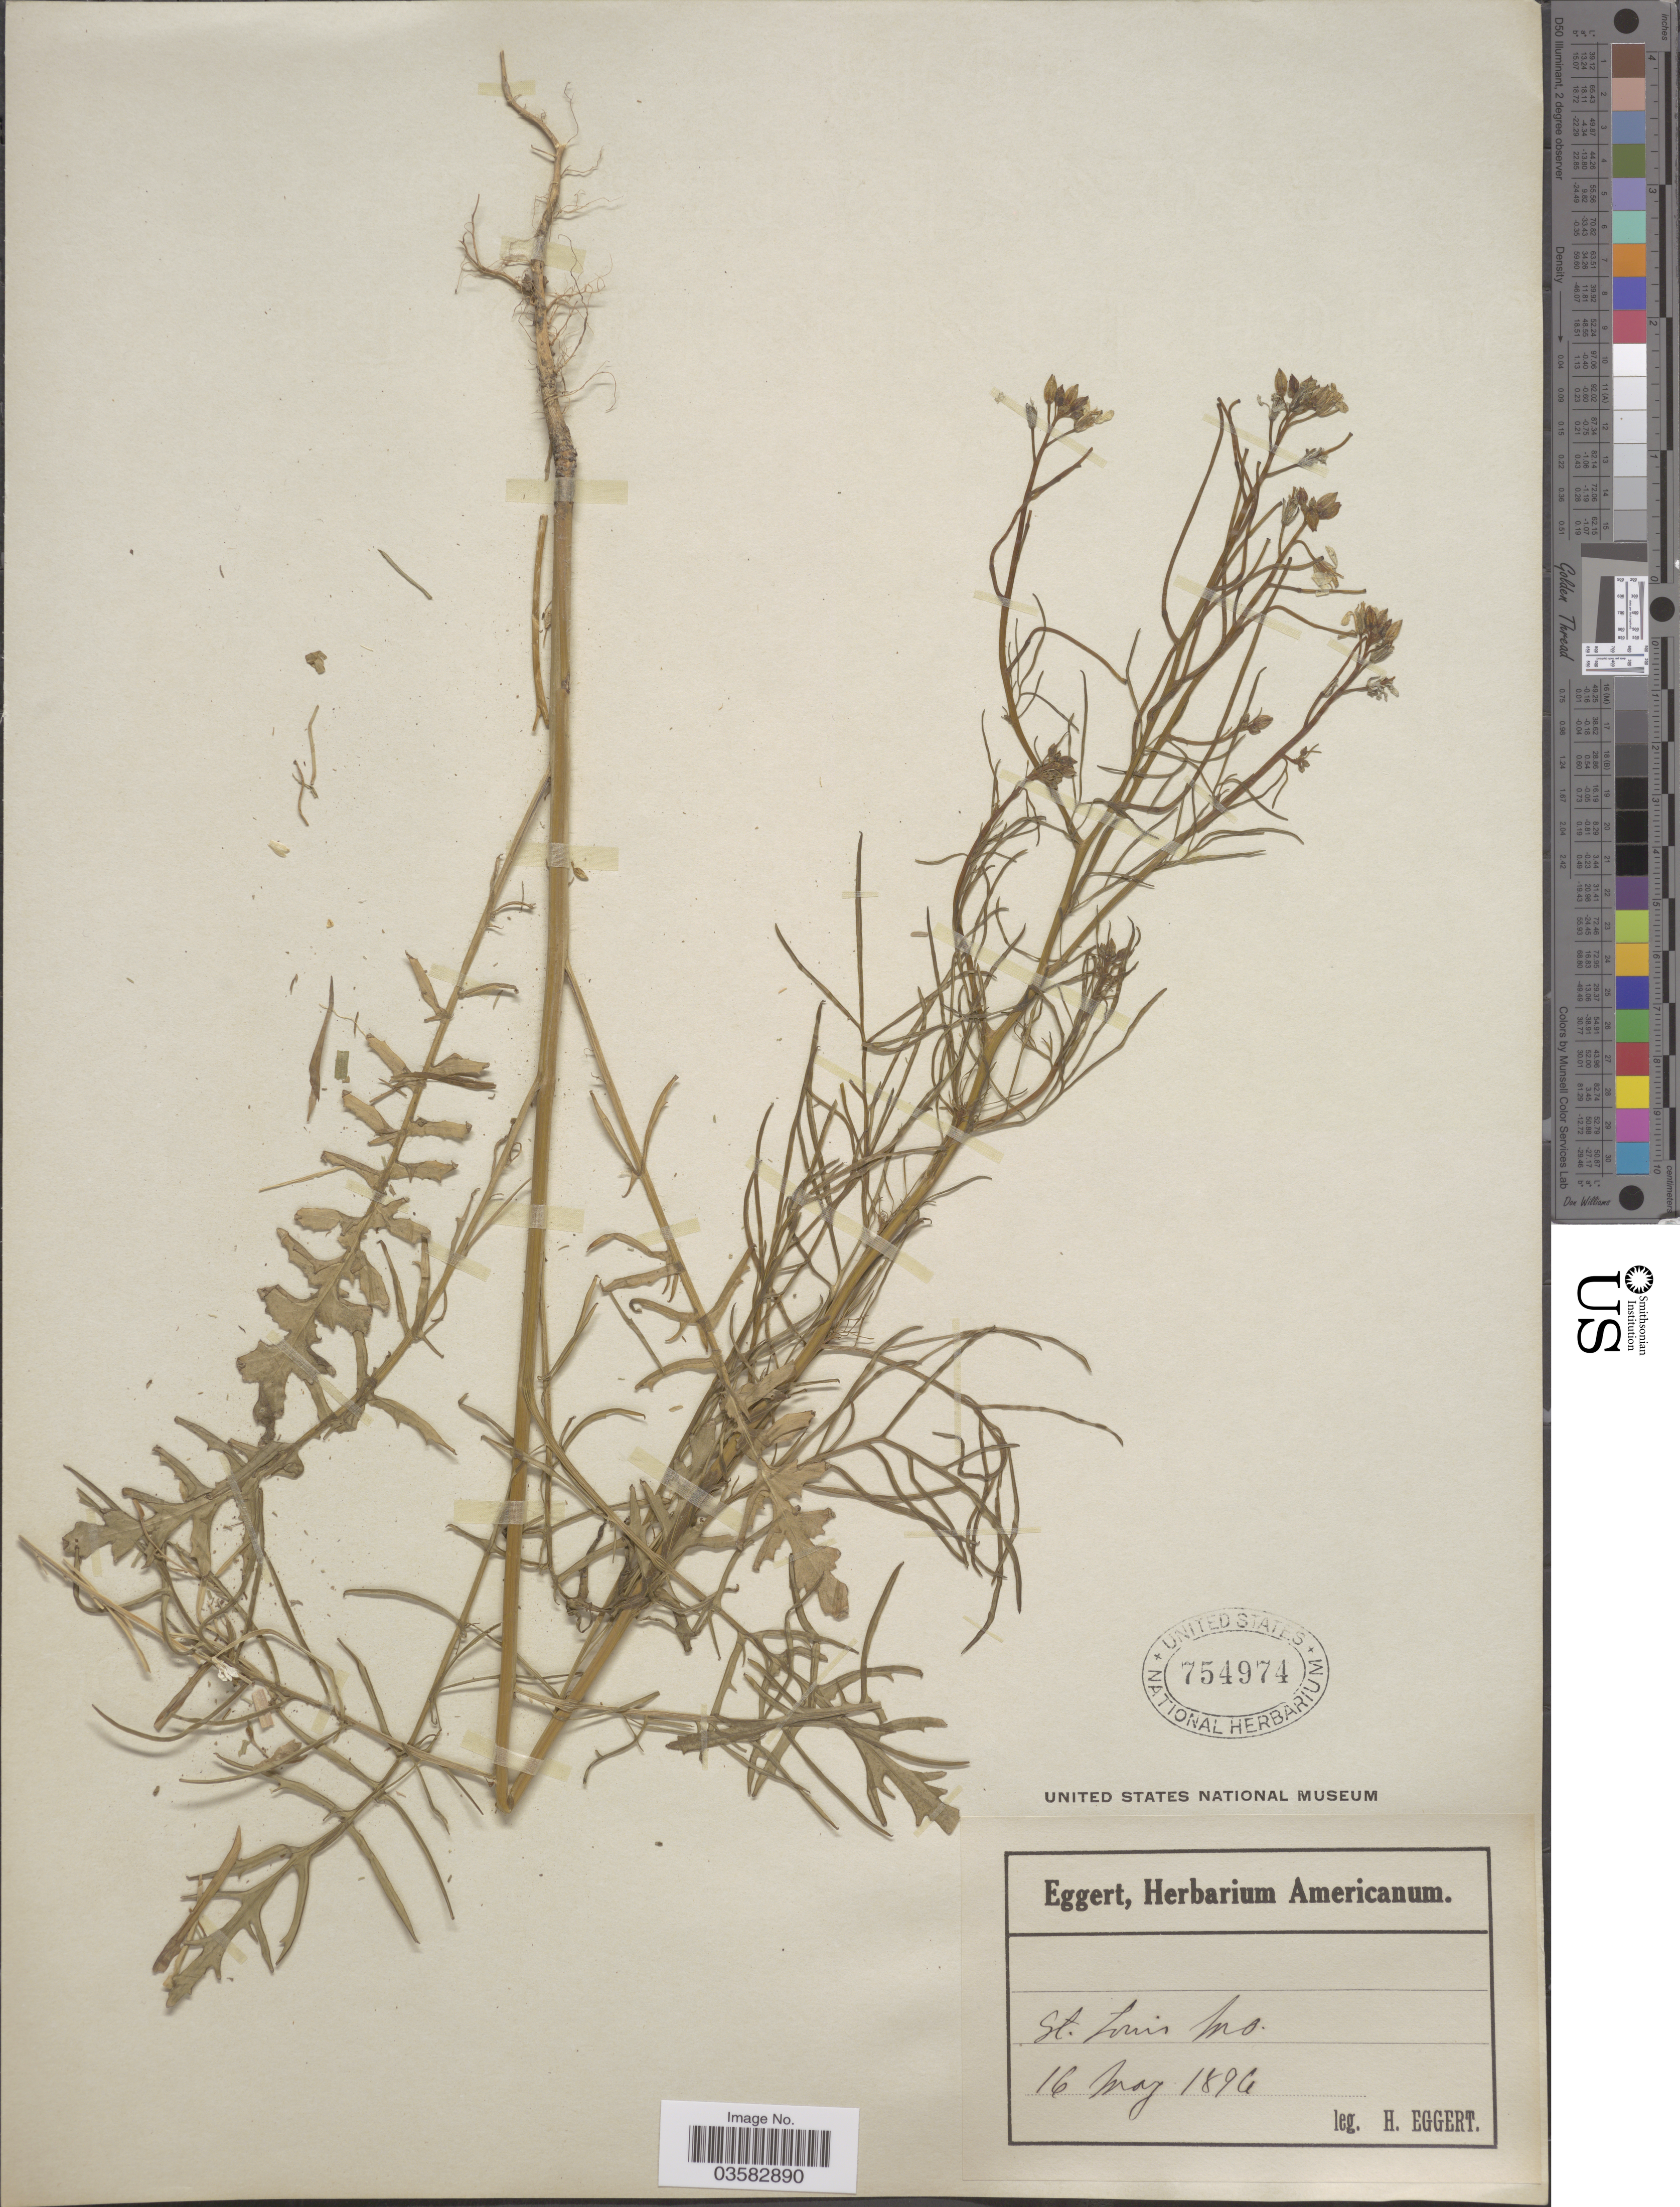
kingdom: Plantae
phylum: Tracheophyta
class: Magnoliopsida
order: Brassicales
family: Brassicaceae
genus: Sisymbrium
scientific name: Sisymbrium altissimum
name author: L.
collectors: H. Eggert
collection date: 1896-05-16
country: United States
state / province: Missouri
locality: St. Louis.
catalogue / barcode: US 754974